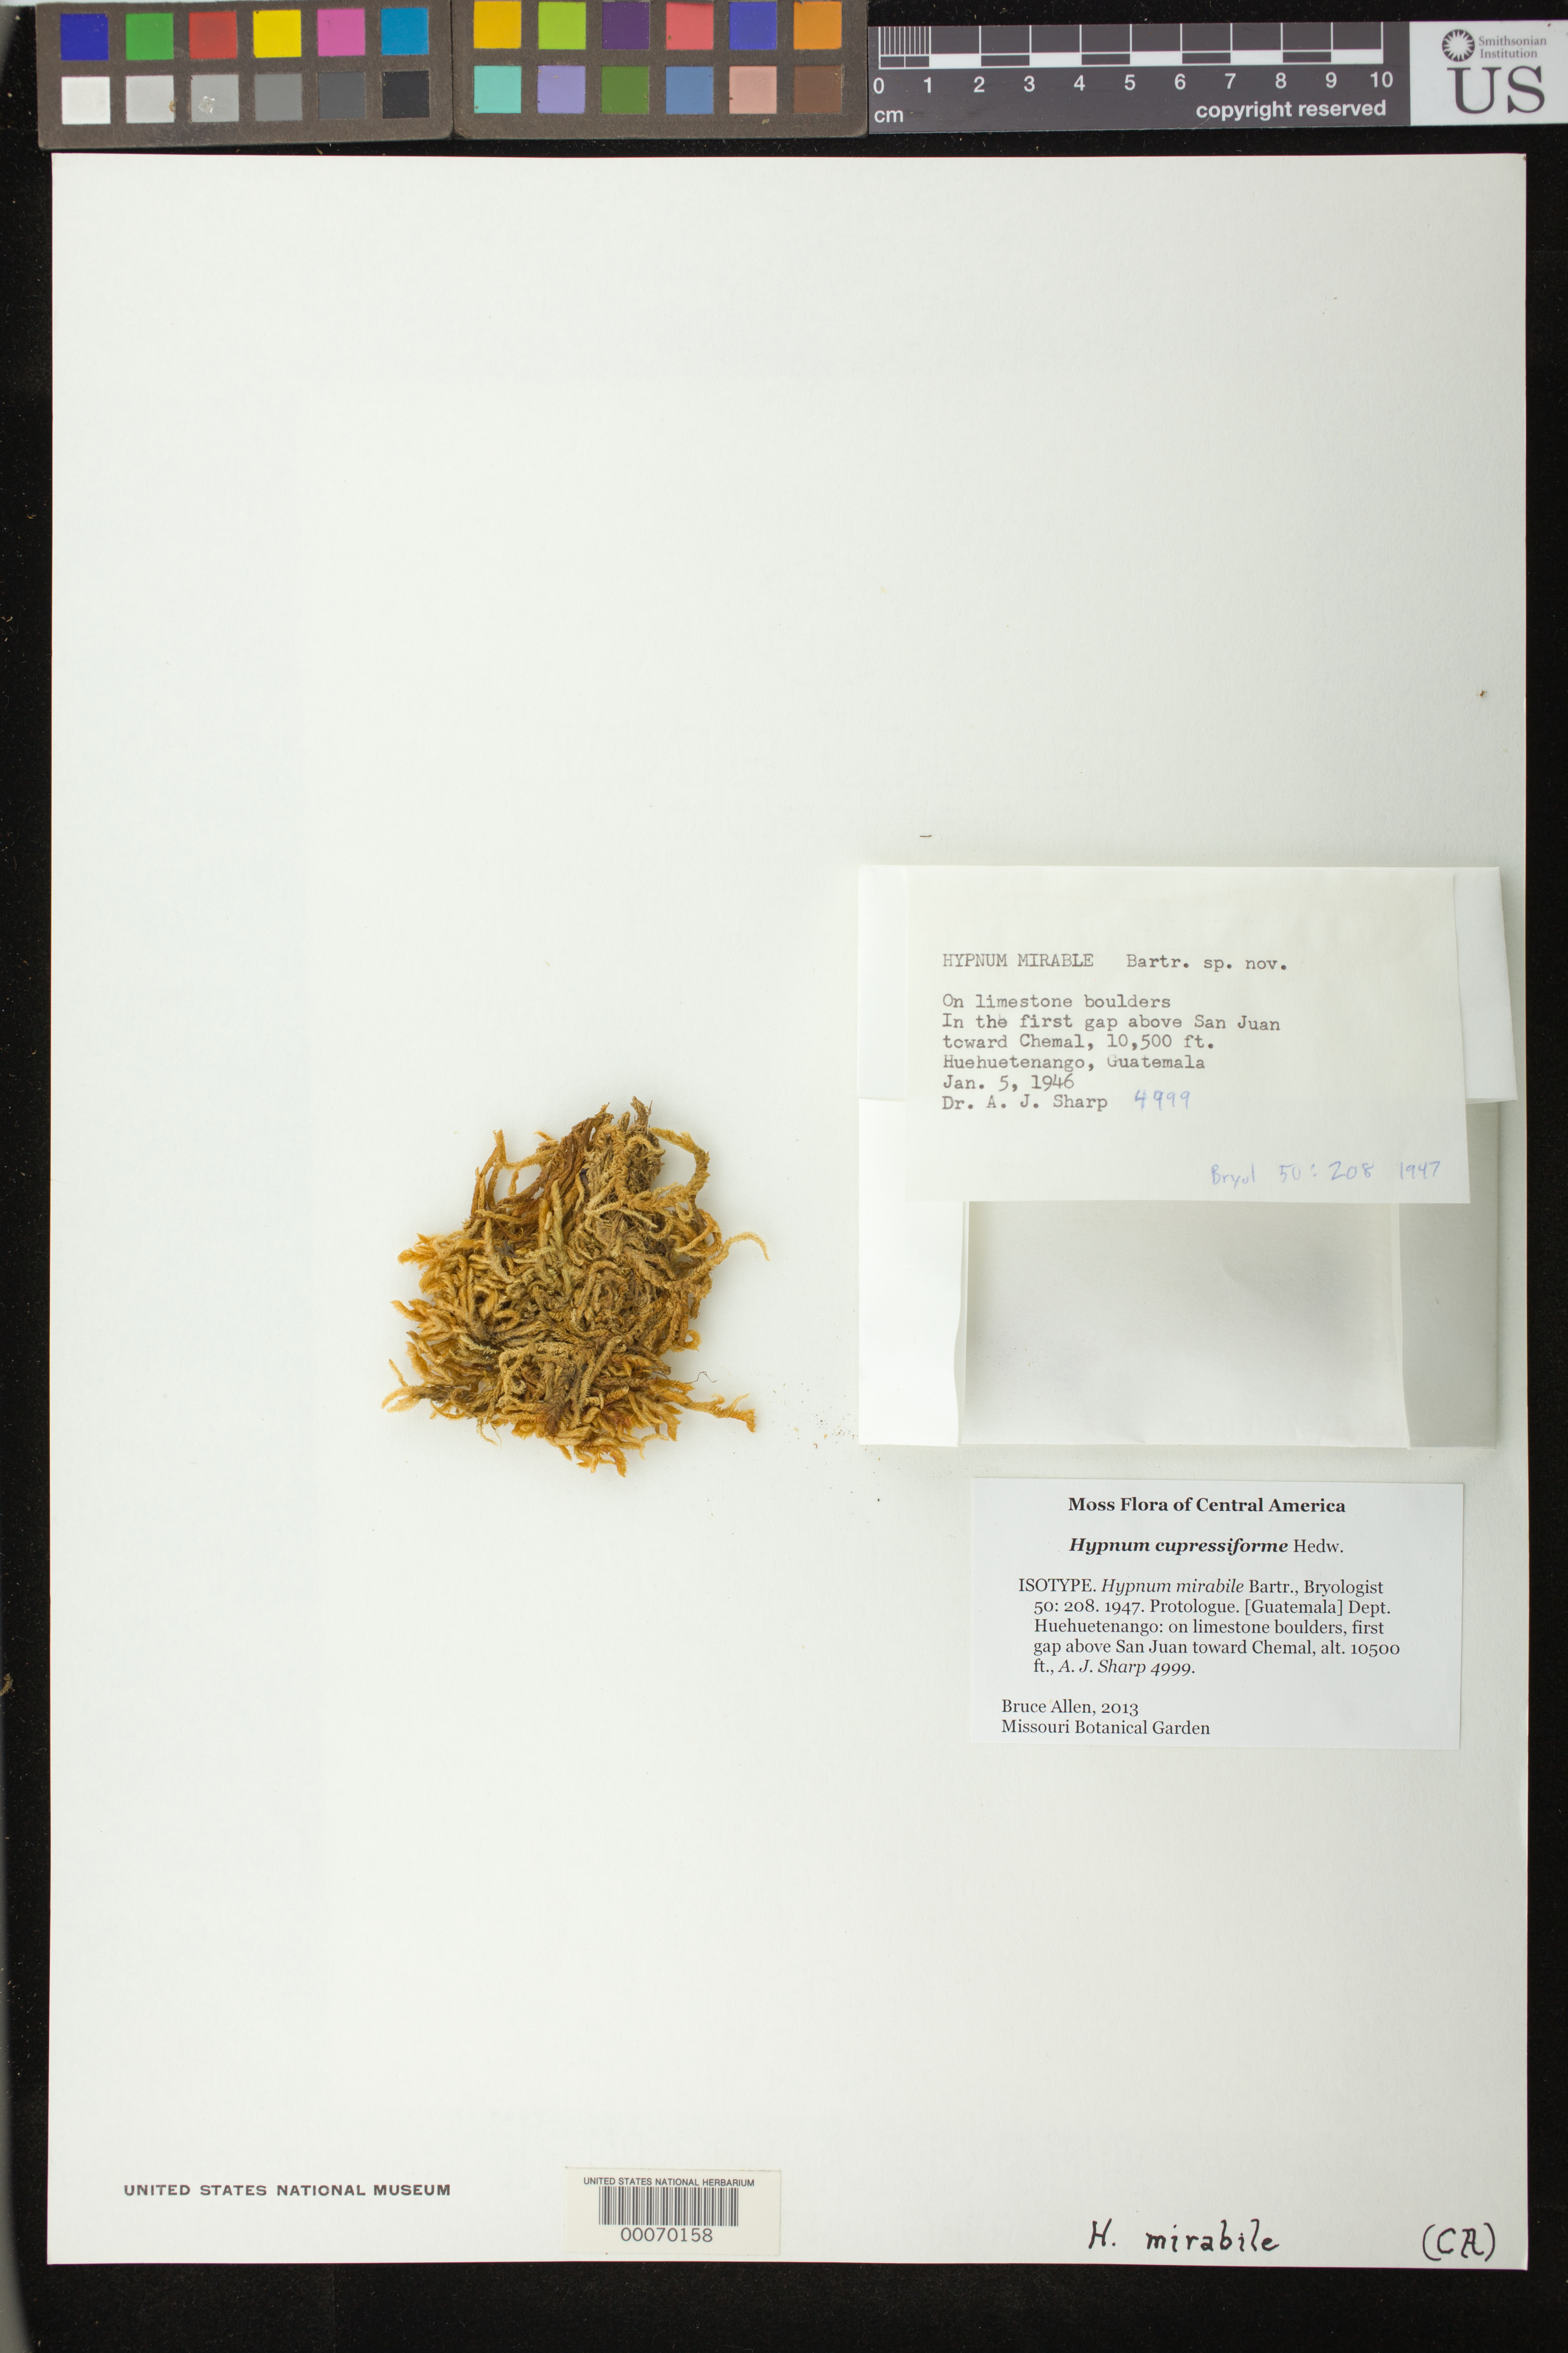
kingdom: Plantae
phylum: Bryophyta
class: Bryopsida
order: Hypnales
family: Hypnaceae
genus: Hypnum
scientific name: Hypnum mirabile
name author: E.B. Bartram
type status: Isotype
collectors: A. J. Sharp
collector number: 4999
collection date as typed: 05 Jan 1946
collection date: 1946-01-05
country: Guatemala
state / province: Huehuetenango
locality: Above San Juan; alt. 10500 ft.